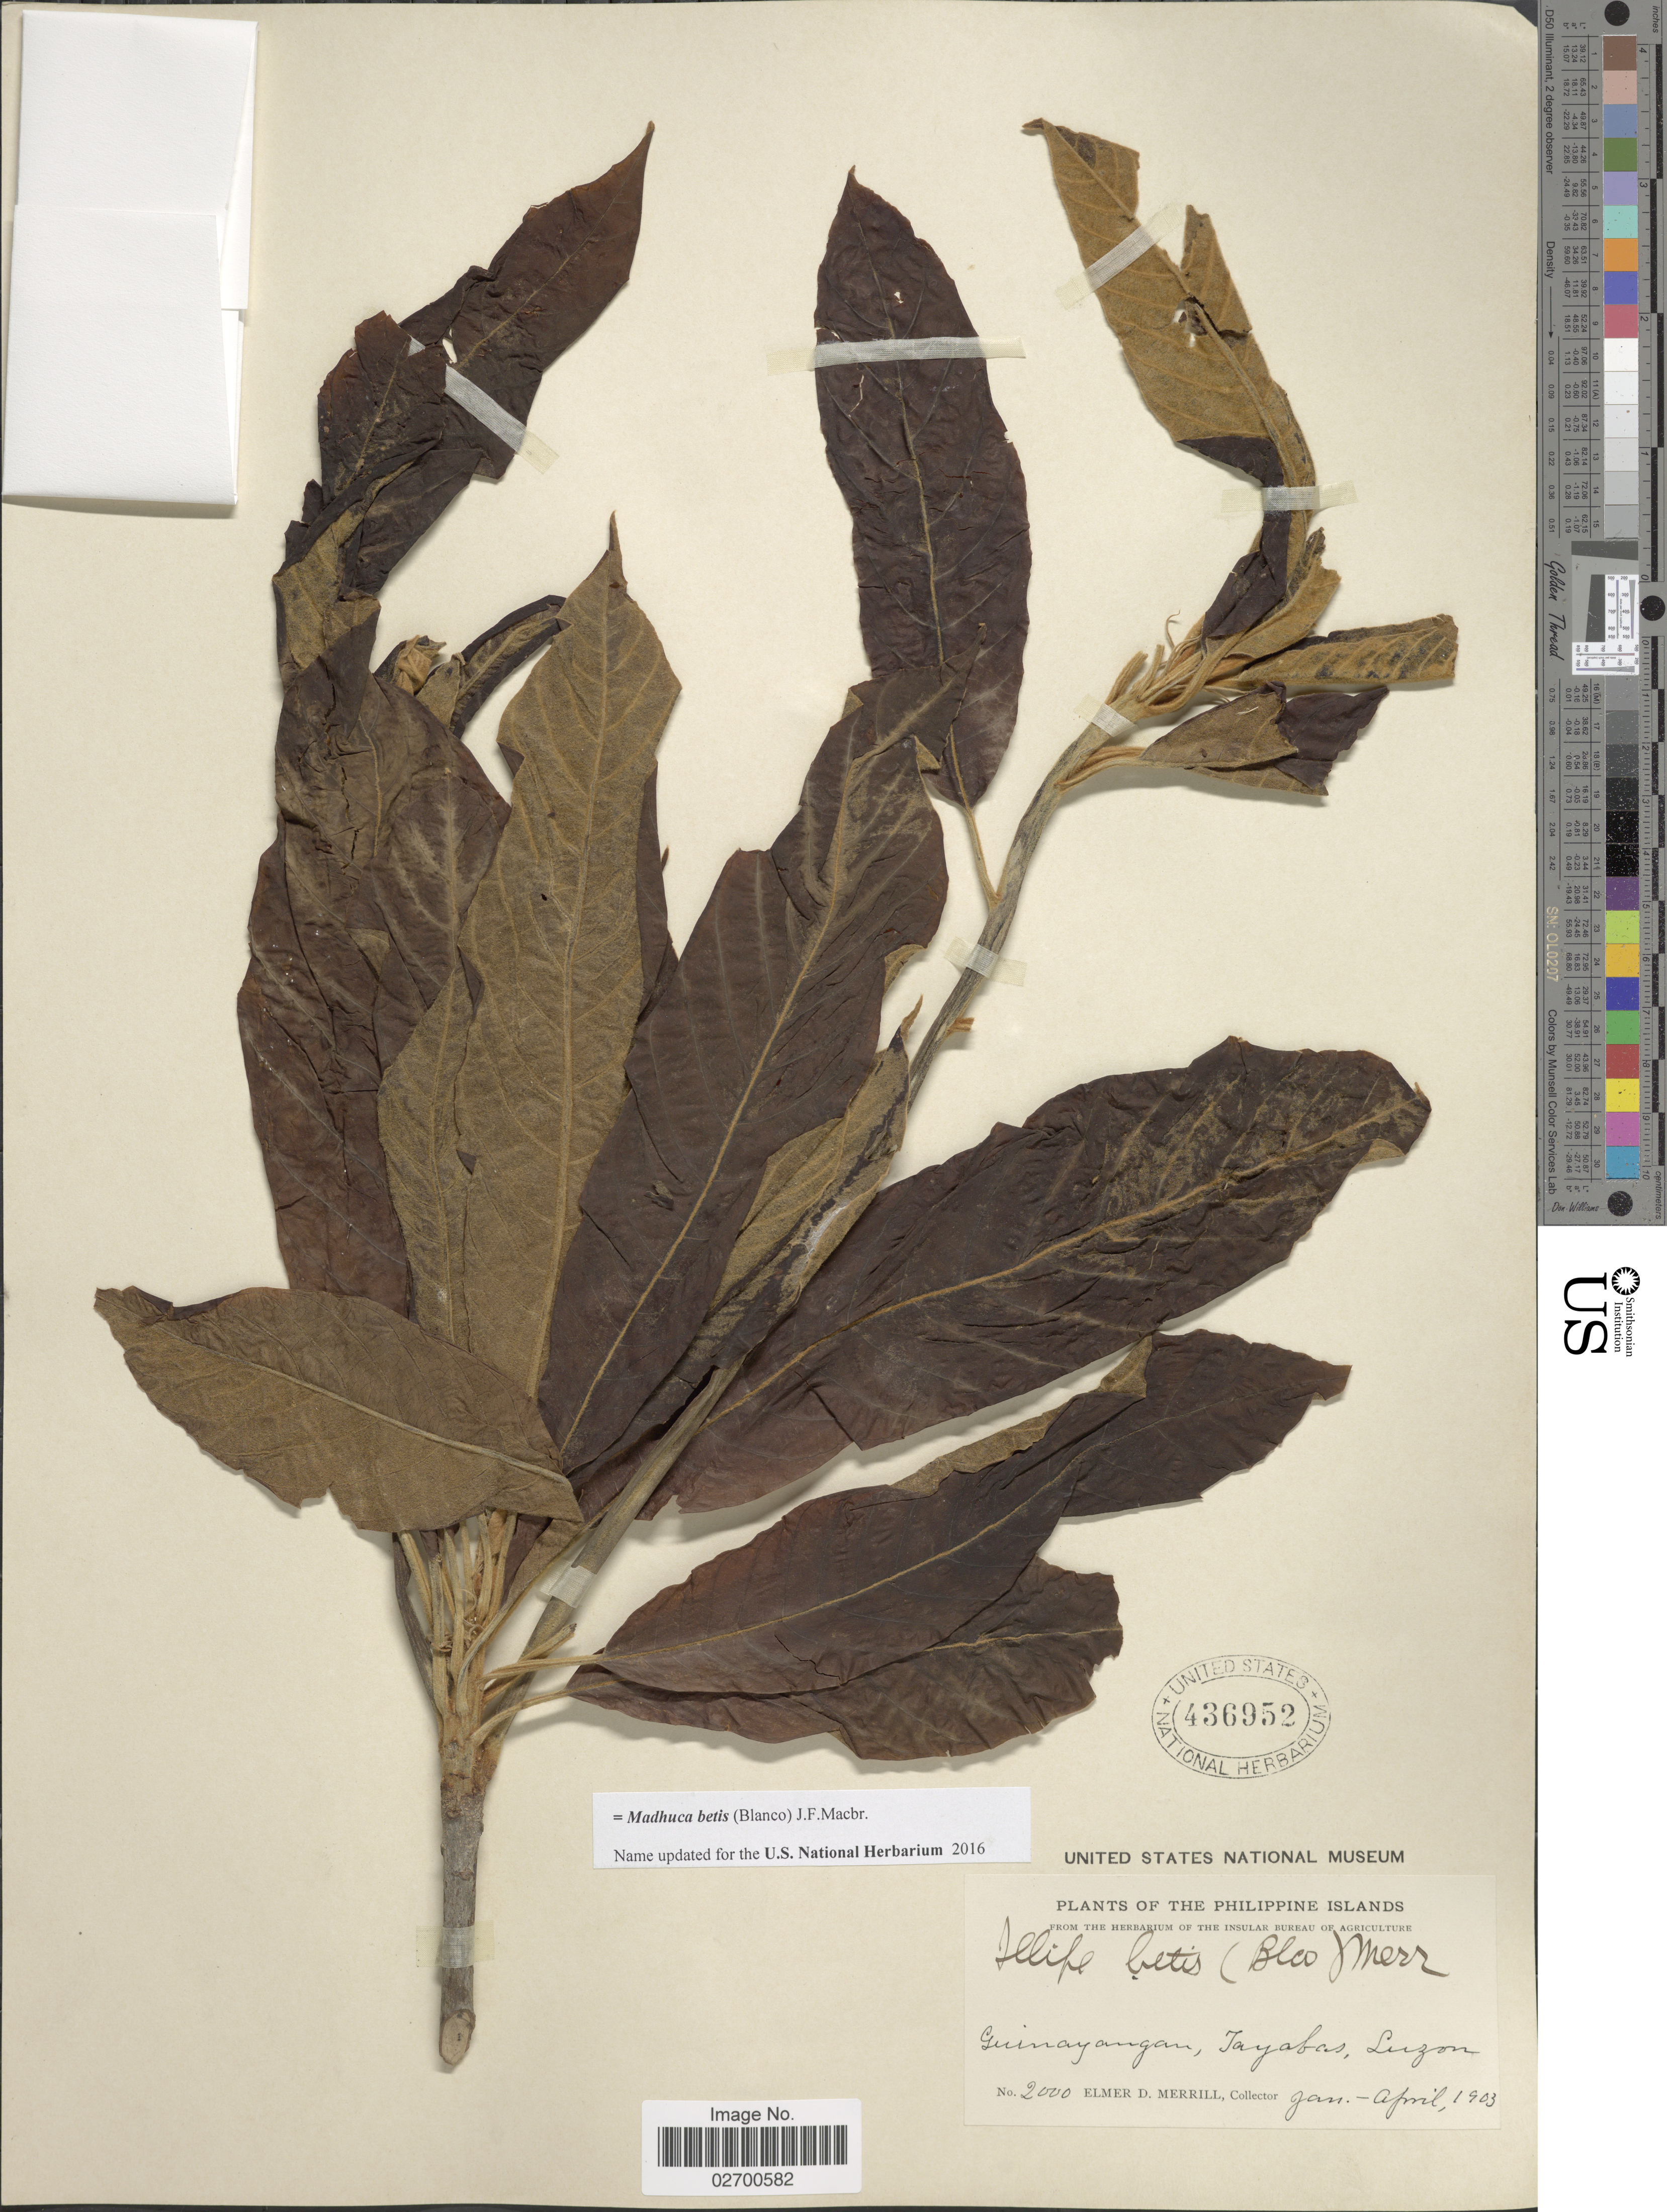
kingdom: Plantae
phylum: Tracheophyta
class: Magnoliopsida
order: Ericales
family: Sapotaceae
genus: Madhuca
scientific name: Madhuca betis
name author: (Blanco) J.F. Macbr.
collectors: E. D. Merrill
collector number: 2000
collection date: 1903-01/1903-04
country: Philippines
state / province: Calabarzon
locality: Guinayangan, Tayabas, Luzon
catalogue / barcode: US 436952